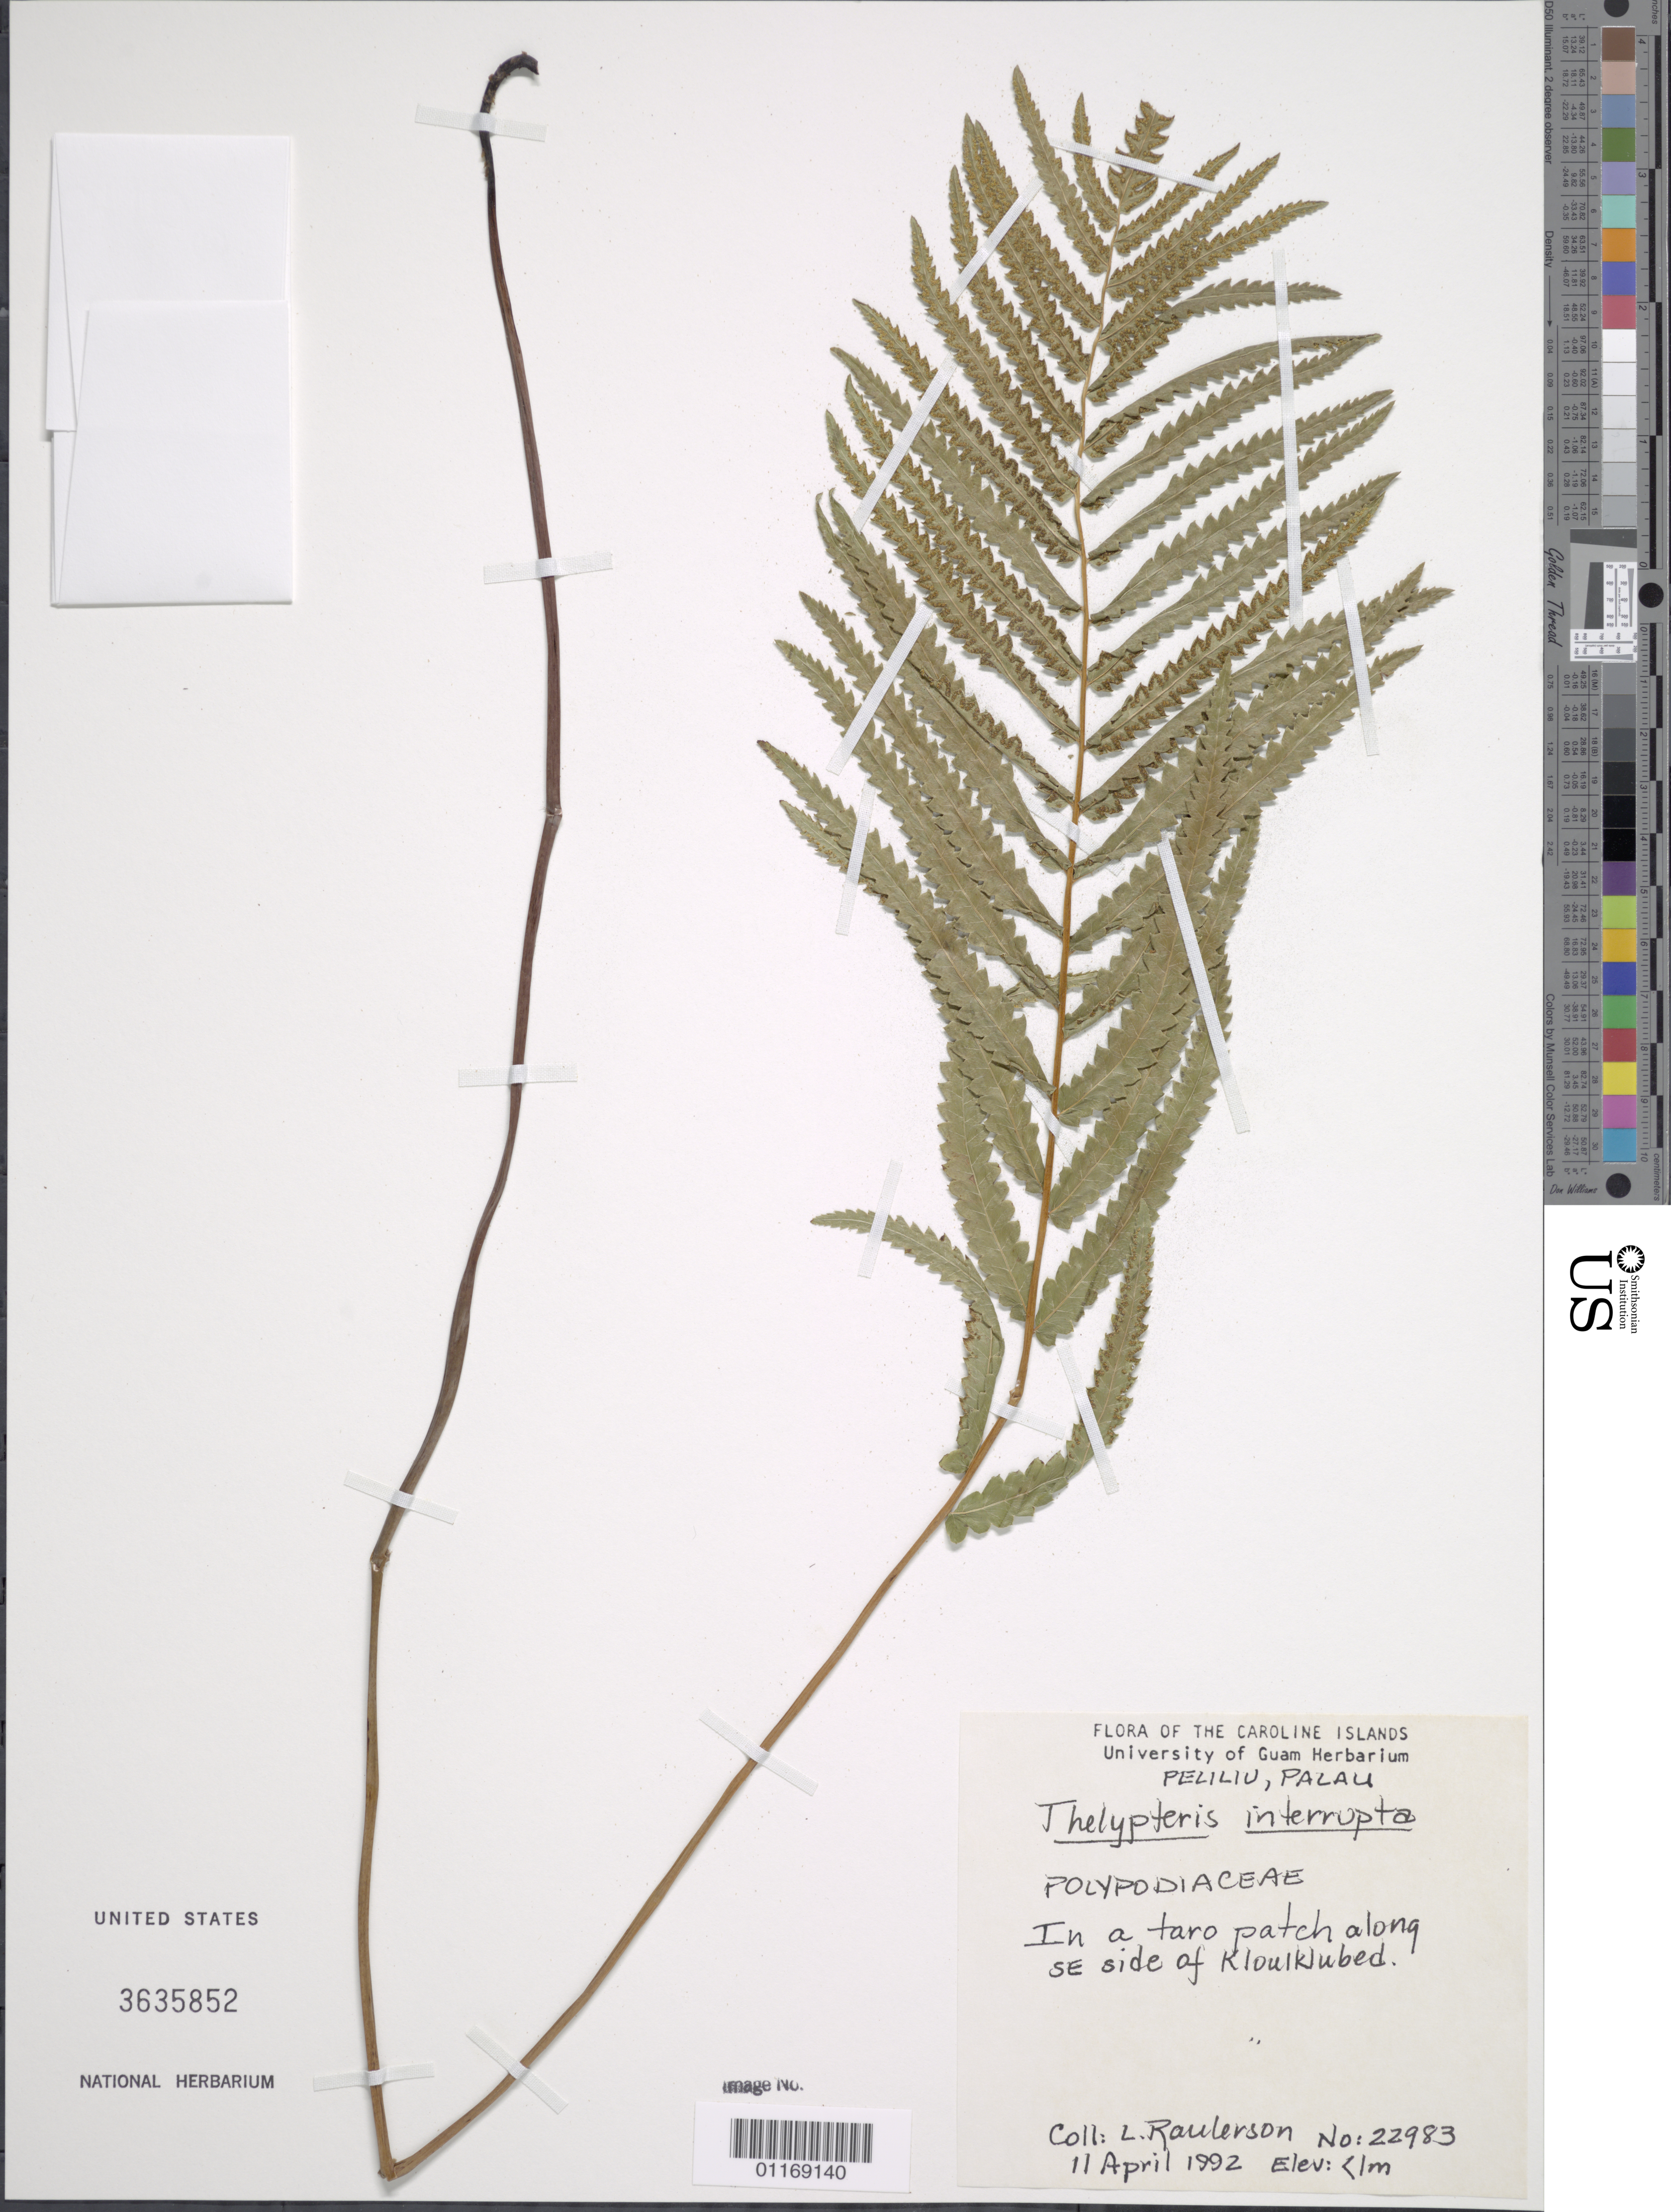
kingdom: Plantae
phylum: Tracheophyta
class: Polypodiopsida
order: Polypodiales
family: Thelypteridaceae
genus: Cyclosorus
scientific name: Cyclosorus interruptus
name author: (Willd.) H. Itô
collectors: L. Raulerson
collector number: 22983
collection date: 1992-04-11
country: Palau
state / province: Peliliu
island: Beliliou [Peleliu]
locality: SE side of Kloulklubed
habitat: In a taro patch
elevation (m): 1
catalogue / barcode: US 3635852